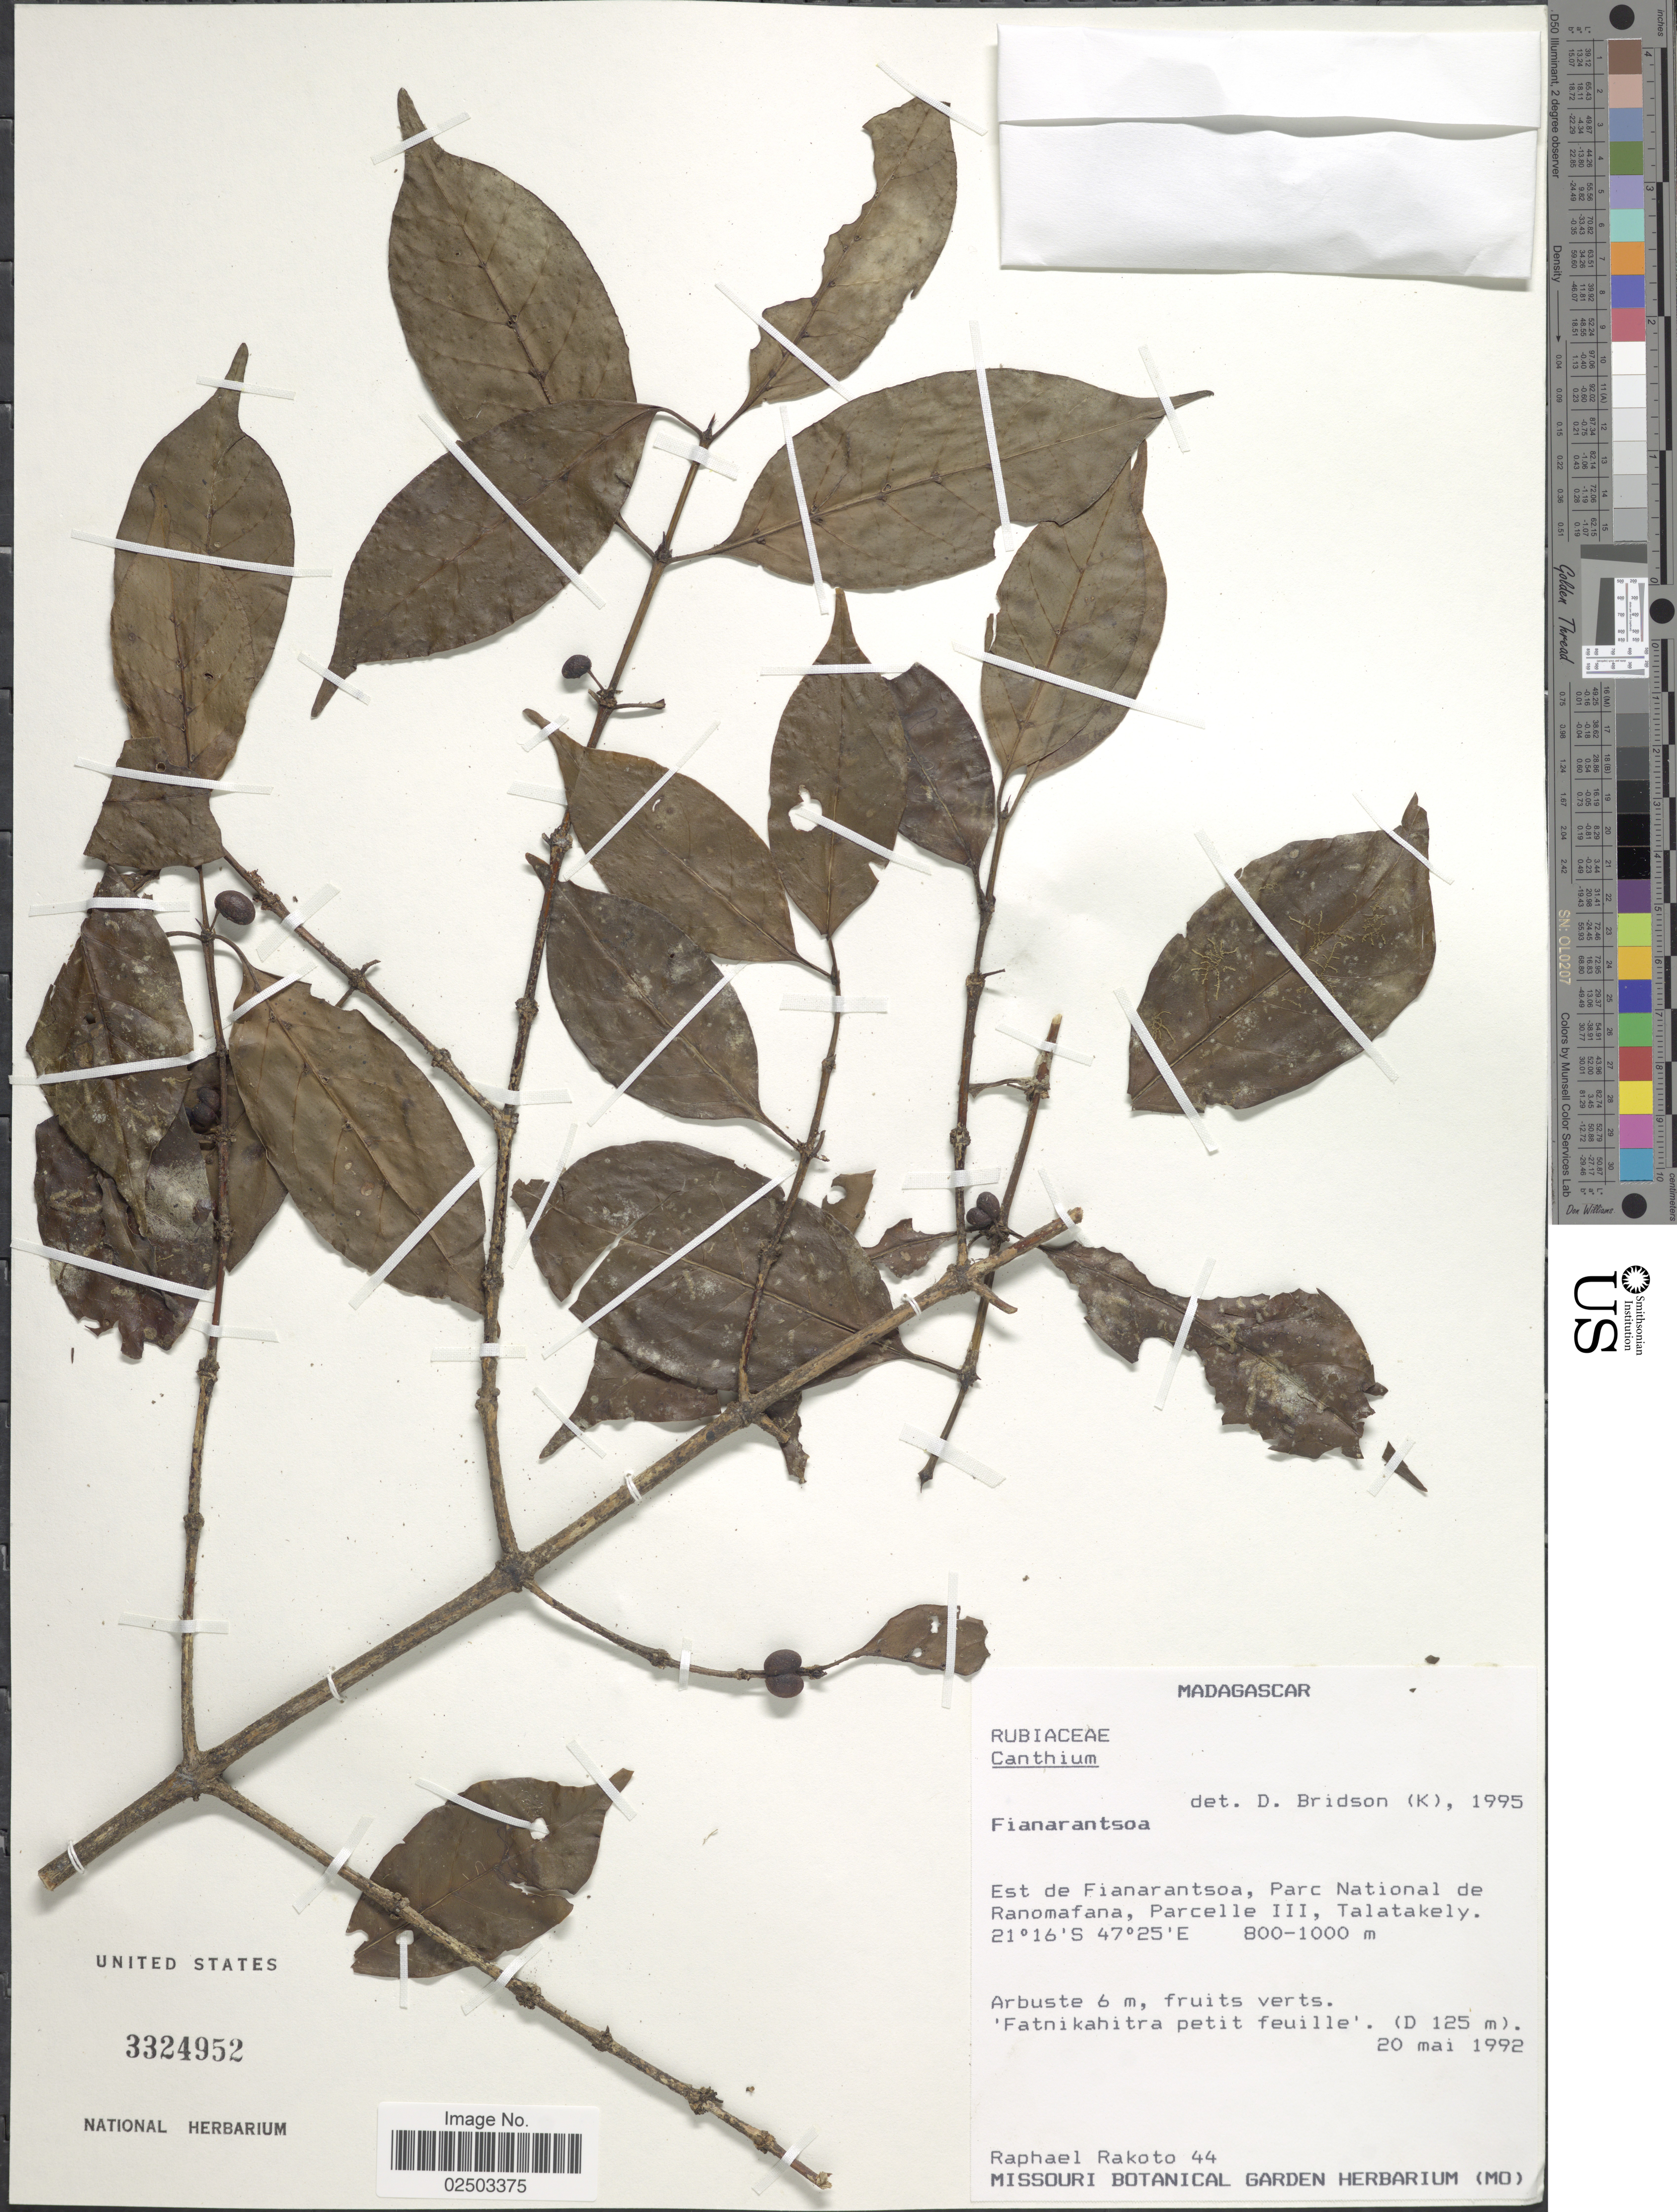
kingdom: Plantae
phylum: Tracheophyta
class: Magnoliopsida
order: Gentianales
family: Rubiaceae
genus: Bridsonia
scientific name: Bridsonia chamaedendrum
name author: (Kuntze) Verstraete & A.E. van Wyk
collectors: R. Rakoto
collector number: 44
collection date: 1992-05-20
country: Madagascar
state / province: Vatovavy Fitovinany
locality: Est de Fianarantsoa, Parc National de Ranomafana, Parcelle III, Talatakely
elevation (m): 800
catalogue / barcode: US 3324952